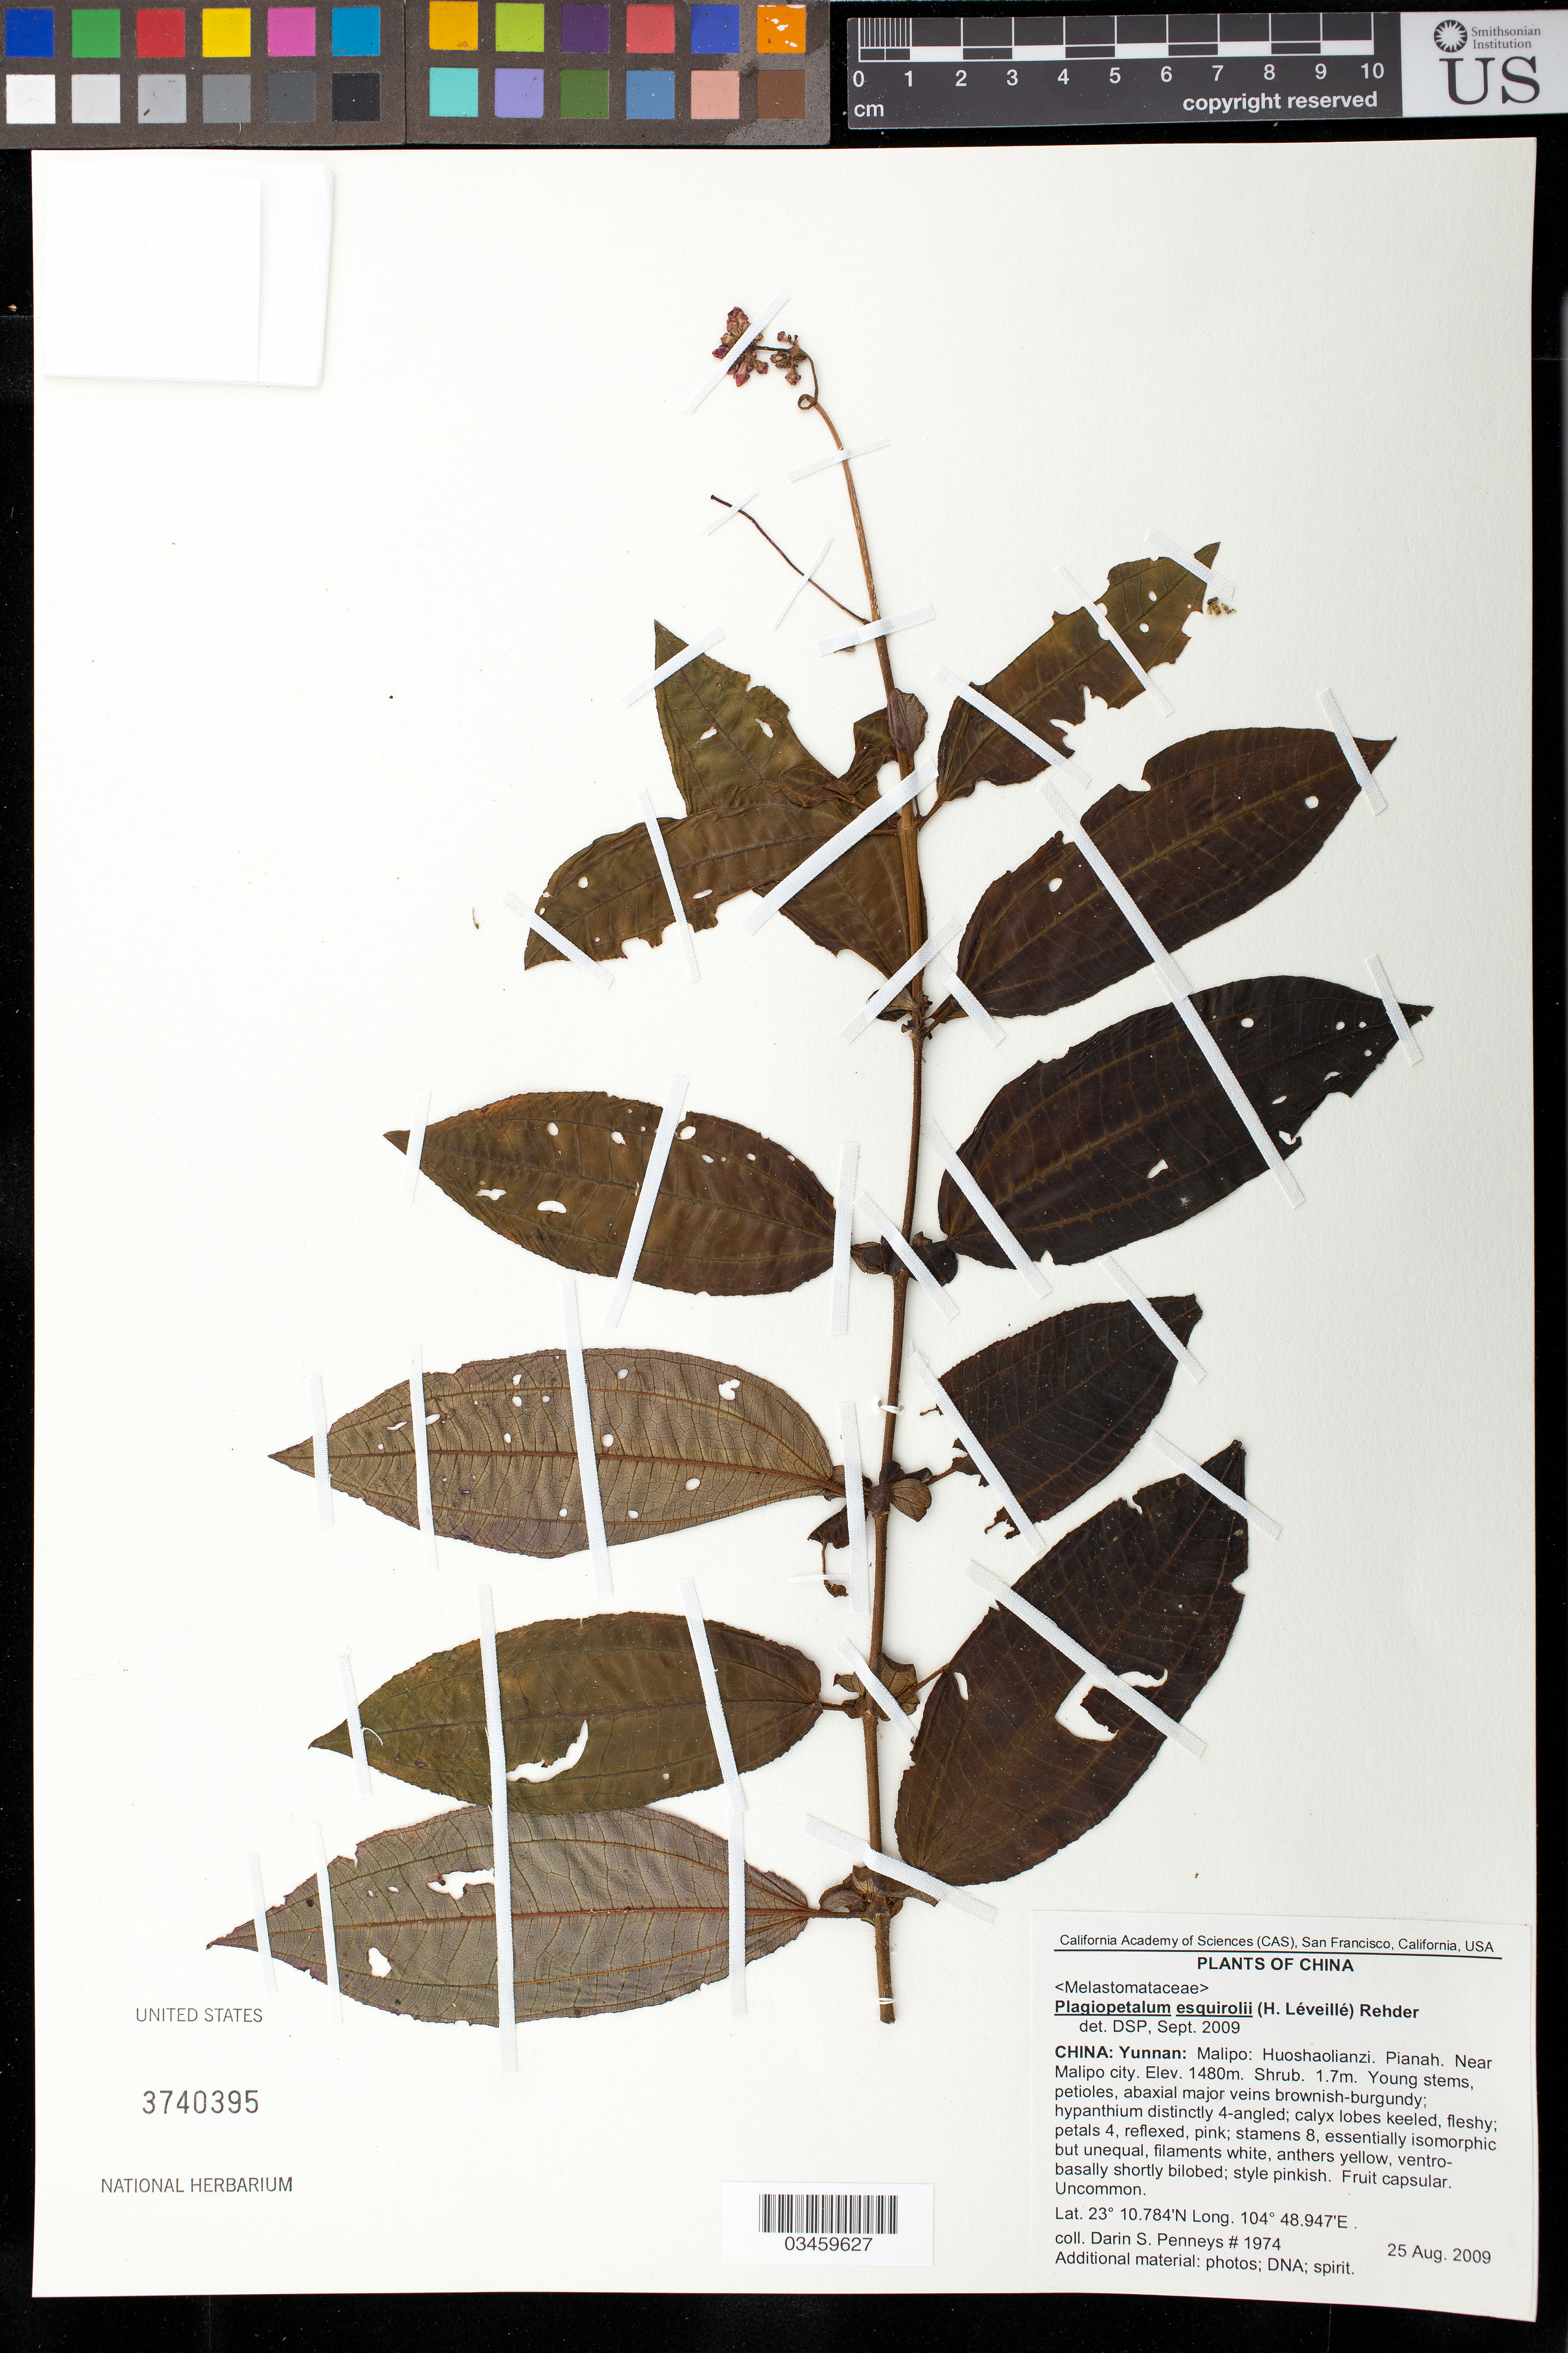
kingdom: Plantae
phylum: Tracheophyta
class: Magnoliopsida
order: Myrtales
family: Melastomataceae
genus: Plagiopetalum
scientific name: Plagiopetalum esquirolii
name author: (H. Lév.) Rehder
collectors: D. S. Penneys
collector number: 1974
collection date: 2009-08-25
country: China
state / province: Yunnan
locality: Malipo, Huoshaolianzi. Pianah, near Malipo city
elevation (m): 1480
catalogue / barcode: US 3740395